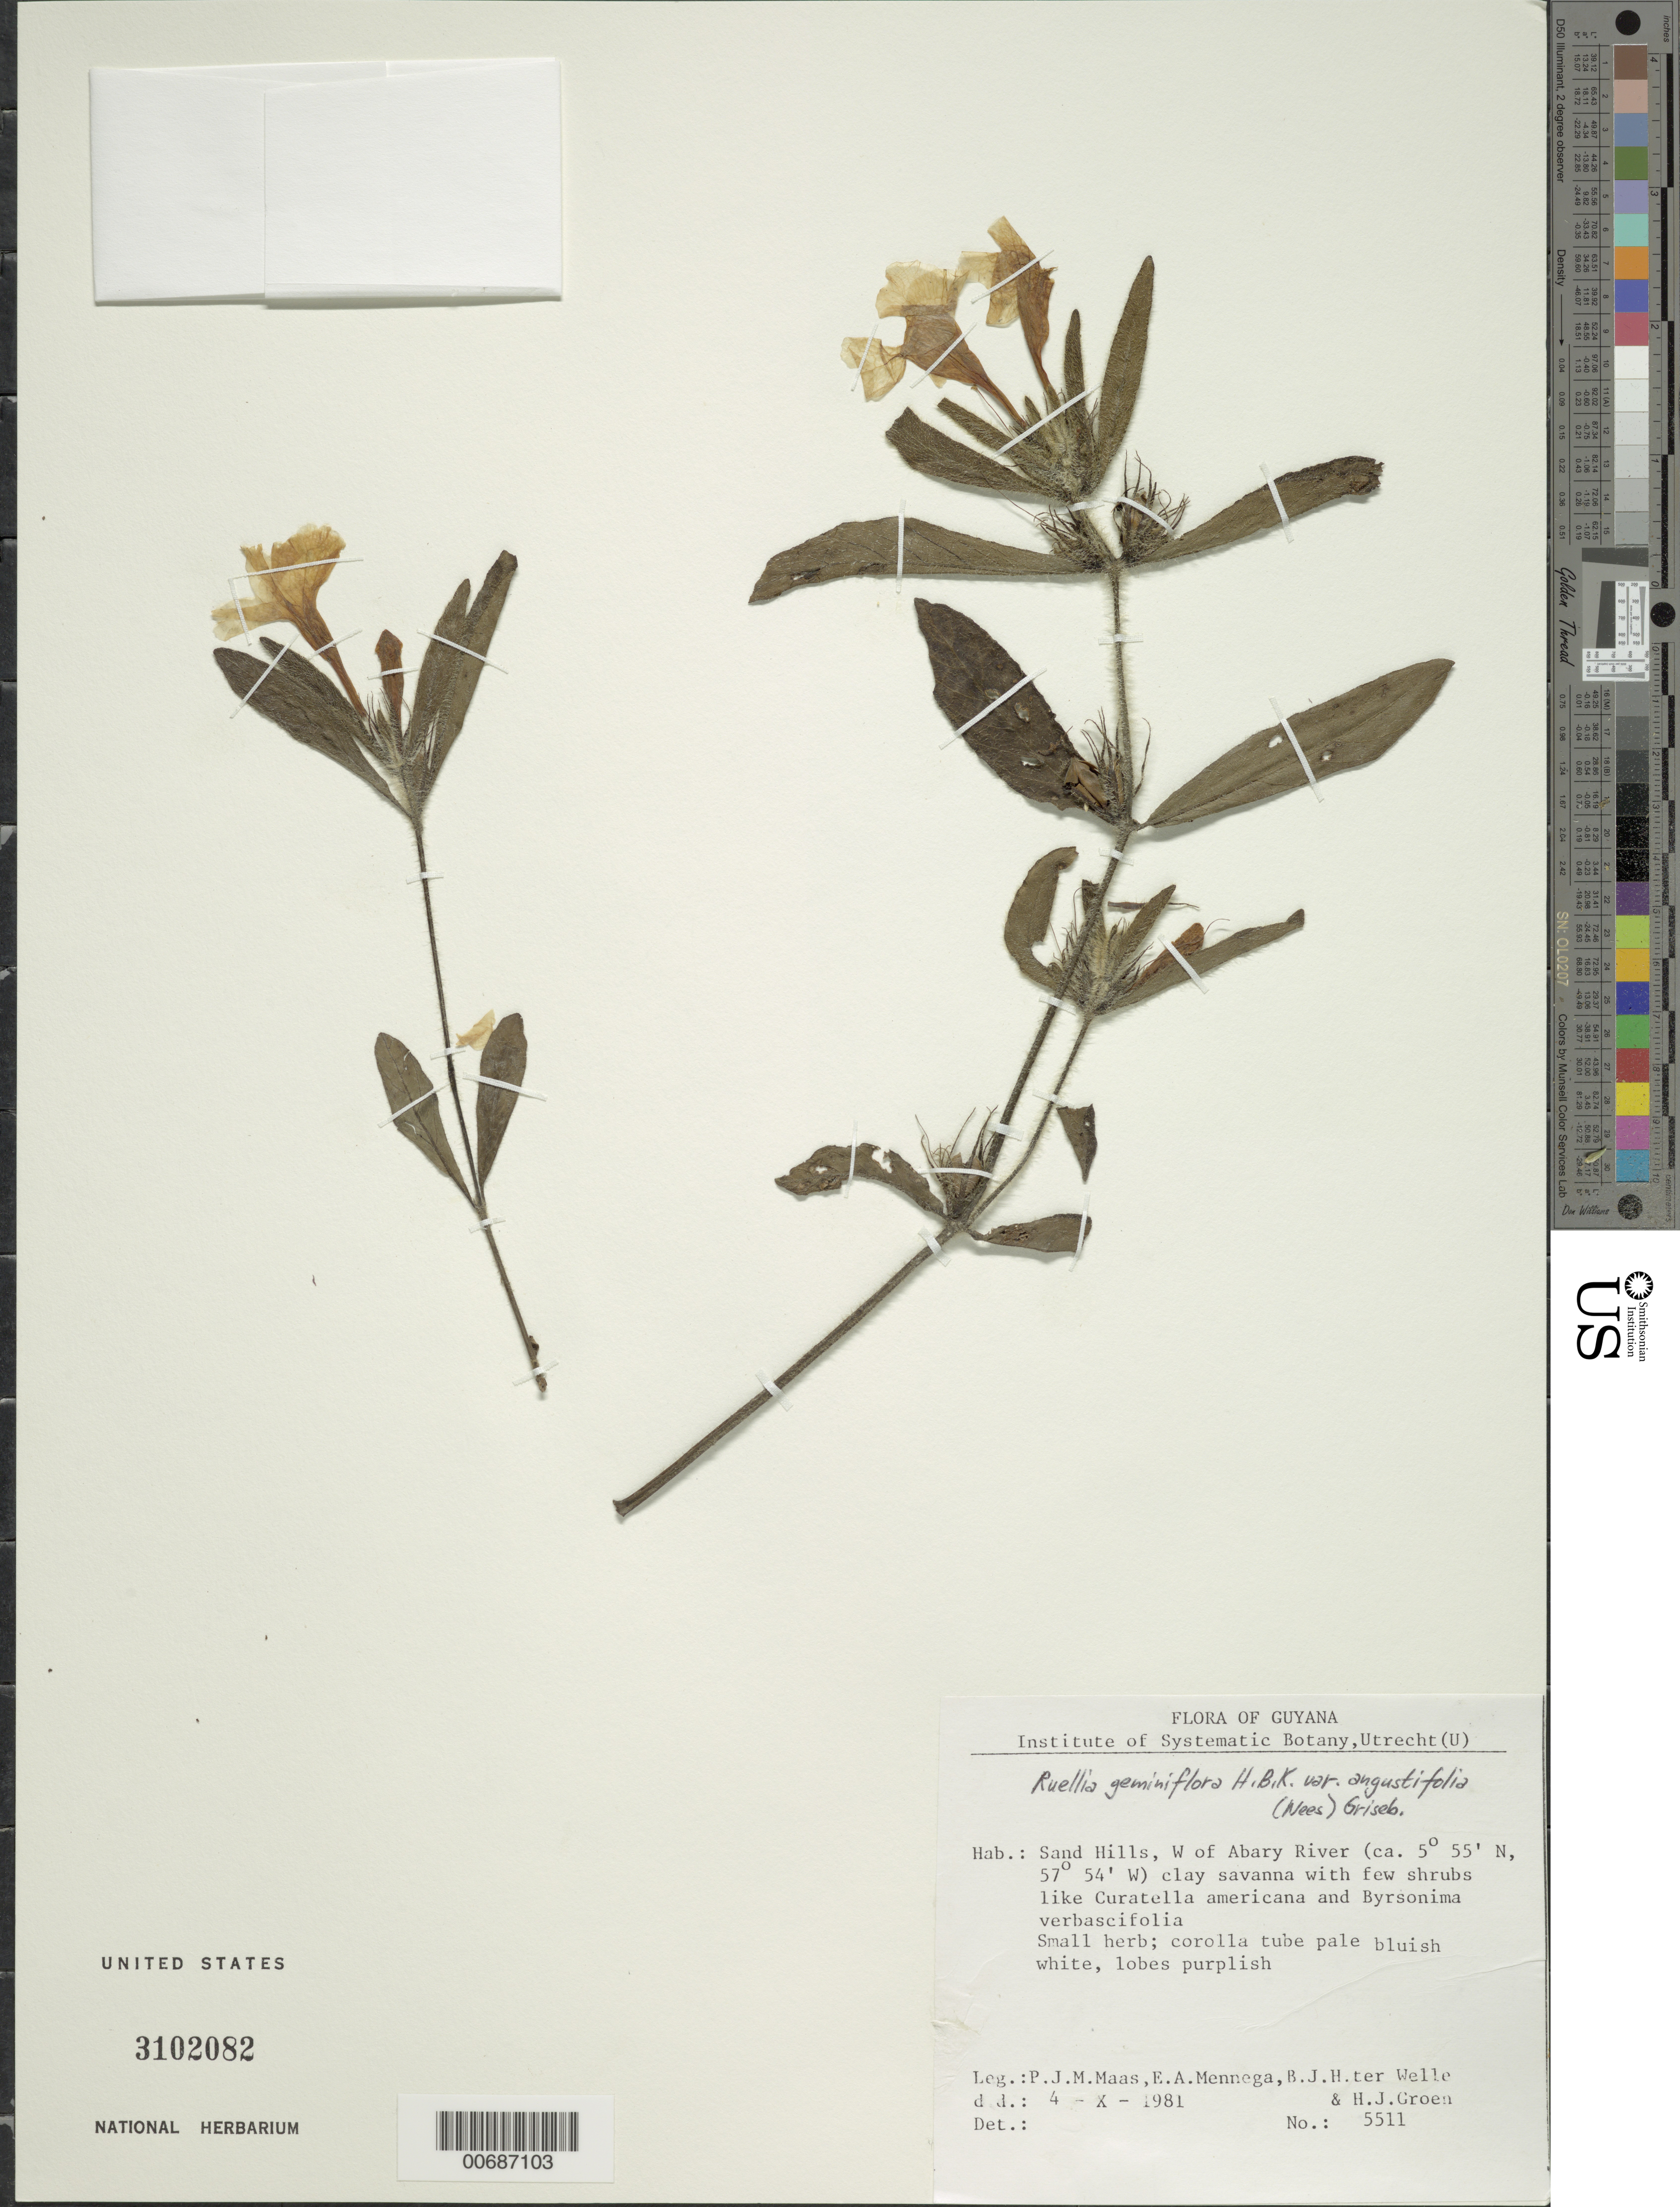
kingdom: Plantae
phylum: Tracheophyta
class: Magnoliopsida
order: Lamiales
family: Acanthaceae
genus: Ruellia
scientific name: Ruellia geminiflora var. angustifolia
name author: (Nees) Griseb.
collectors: P. Maas, E. A. Mennega, B. Welle & H. Groen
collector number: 5511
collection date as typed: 4-Oct-81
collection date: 1981-10-04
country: Guyana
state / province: Mahaica-Berbice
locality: Sand Hills, W of Abary River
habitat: Clay savanna with few shrubs like Curatella mericana and Byrsonima verbascifolia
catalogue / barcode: US 3102082